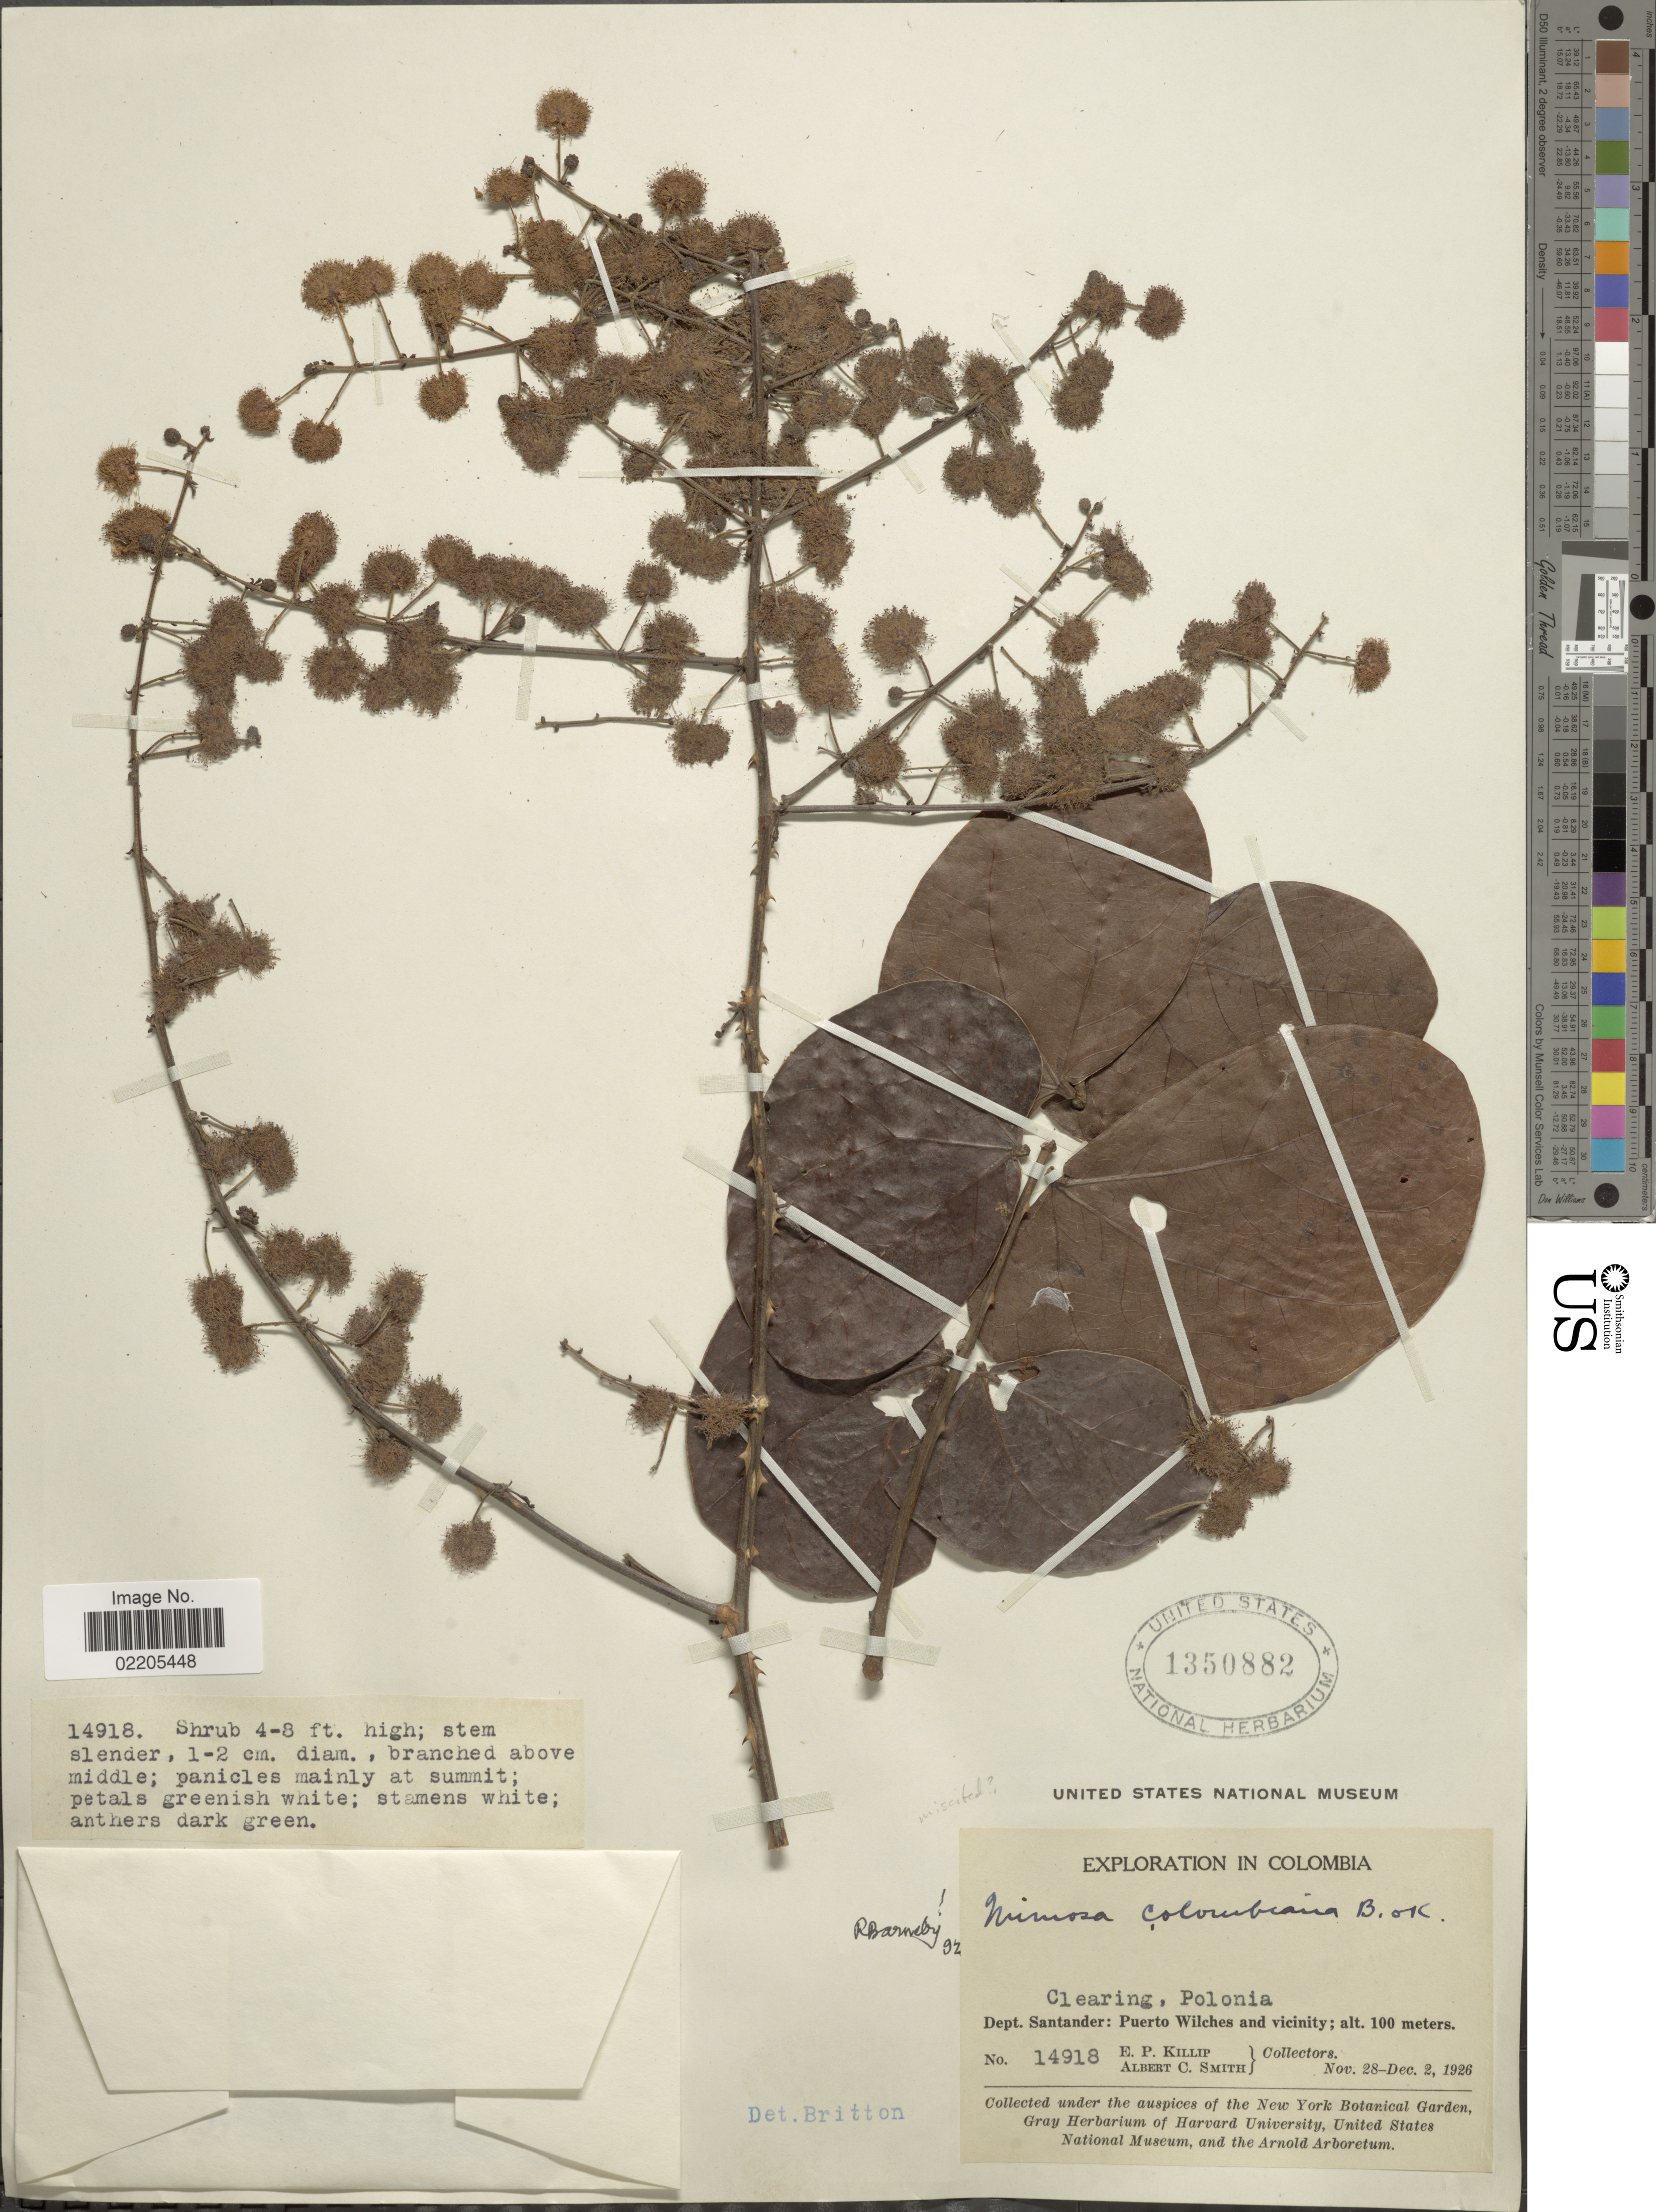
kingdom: Plantae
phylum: Tracheophyta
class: Magnoliopsida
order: Fabales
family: Fabaceae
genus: Mimosa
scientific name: Mimosa colombiana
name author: Britton & Killip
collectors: E. P. Killip & A. C. Smith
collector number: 14918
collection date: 1926-11-28/1926-12-02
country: Colombia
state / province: Santander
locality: Puerto Wilches and vicinity, clearing, Polonia.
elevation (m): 100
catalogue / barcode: US 1350882